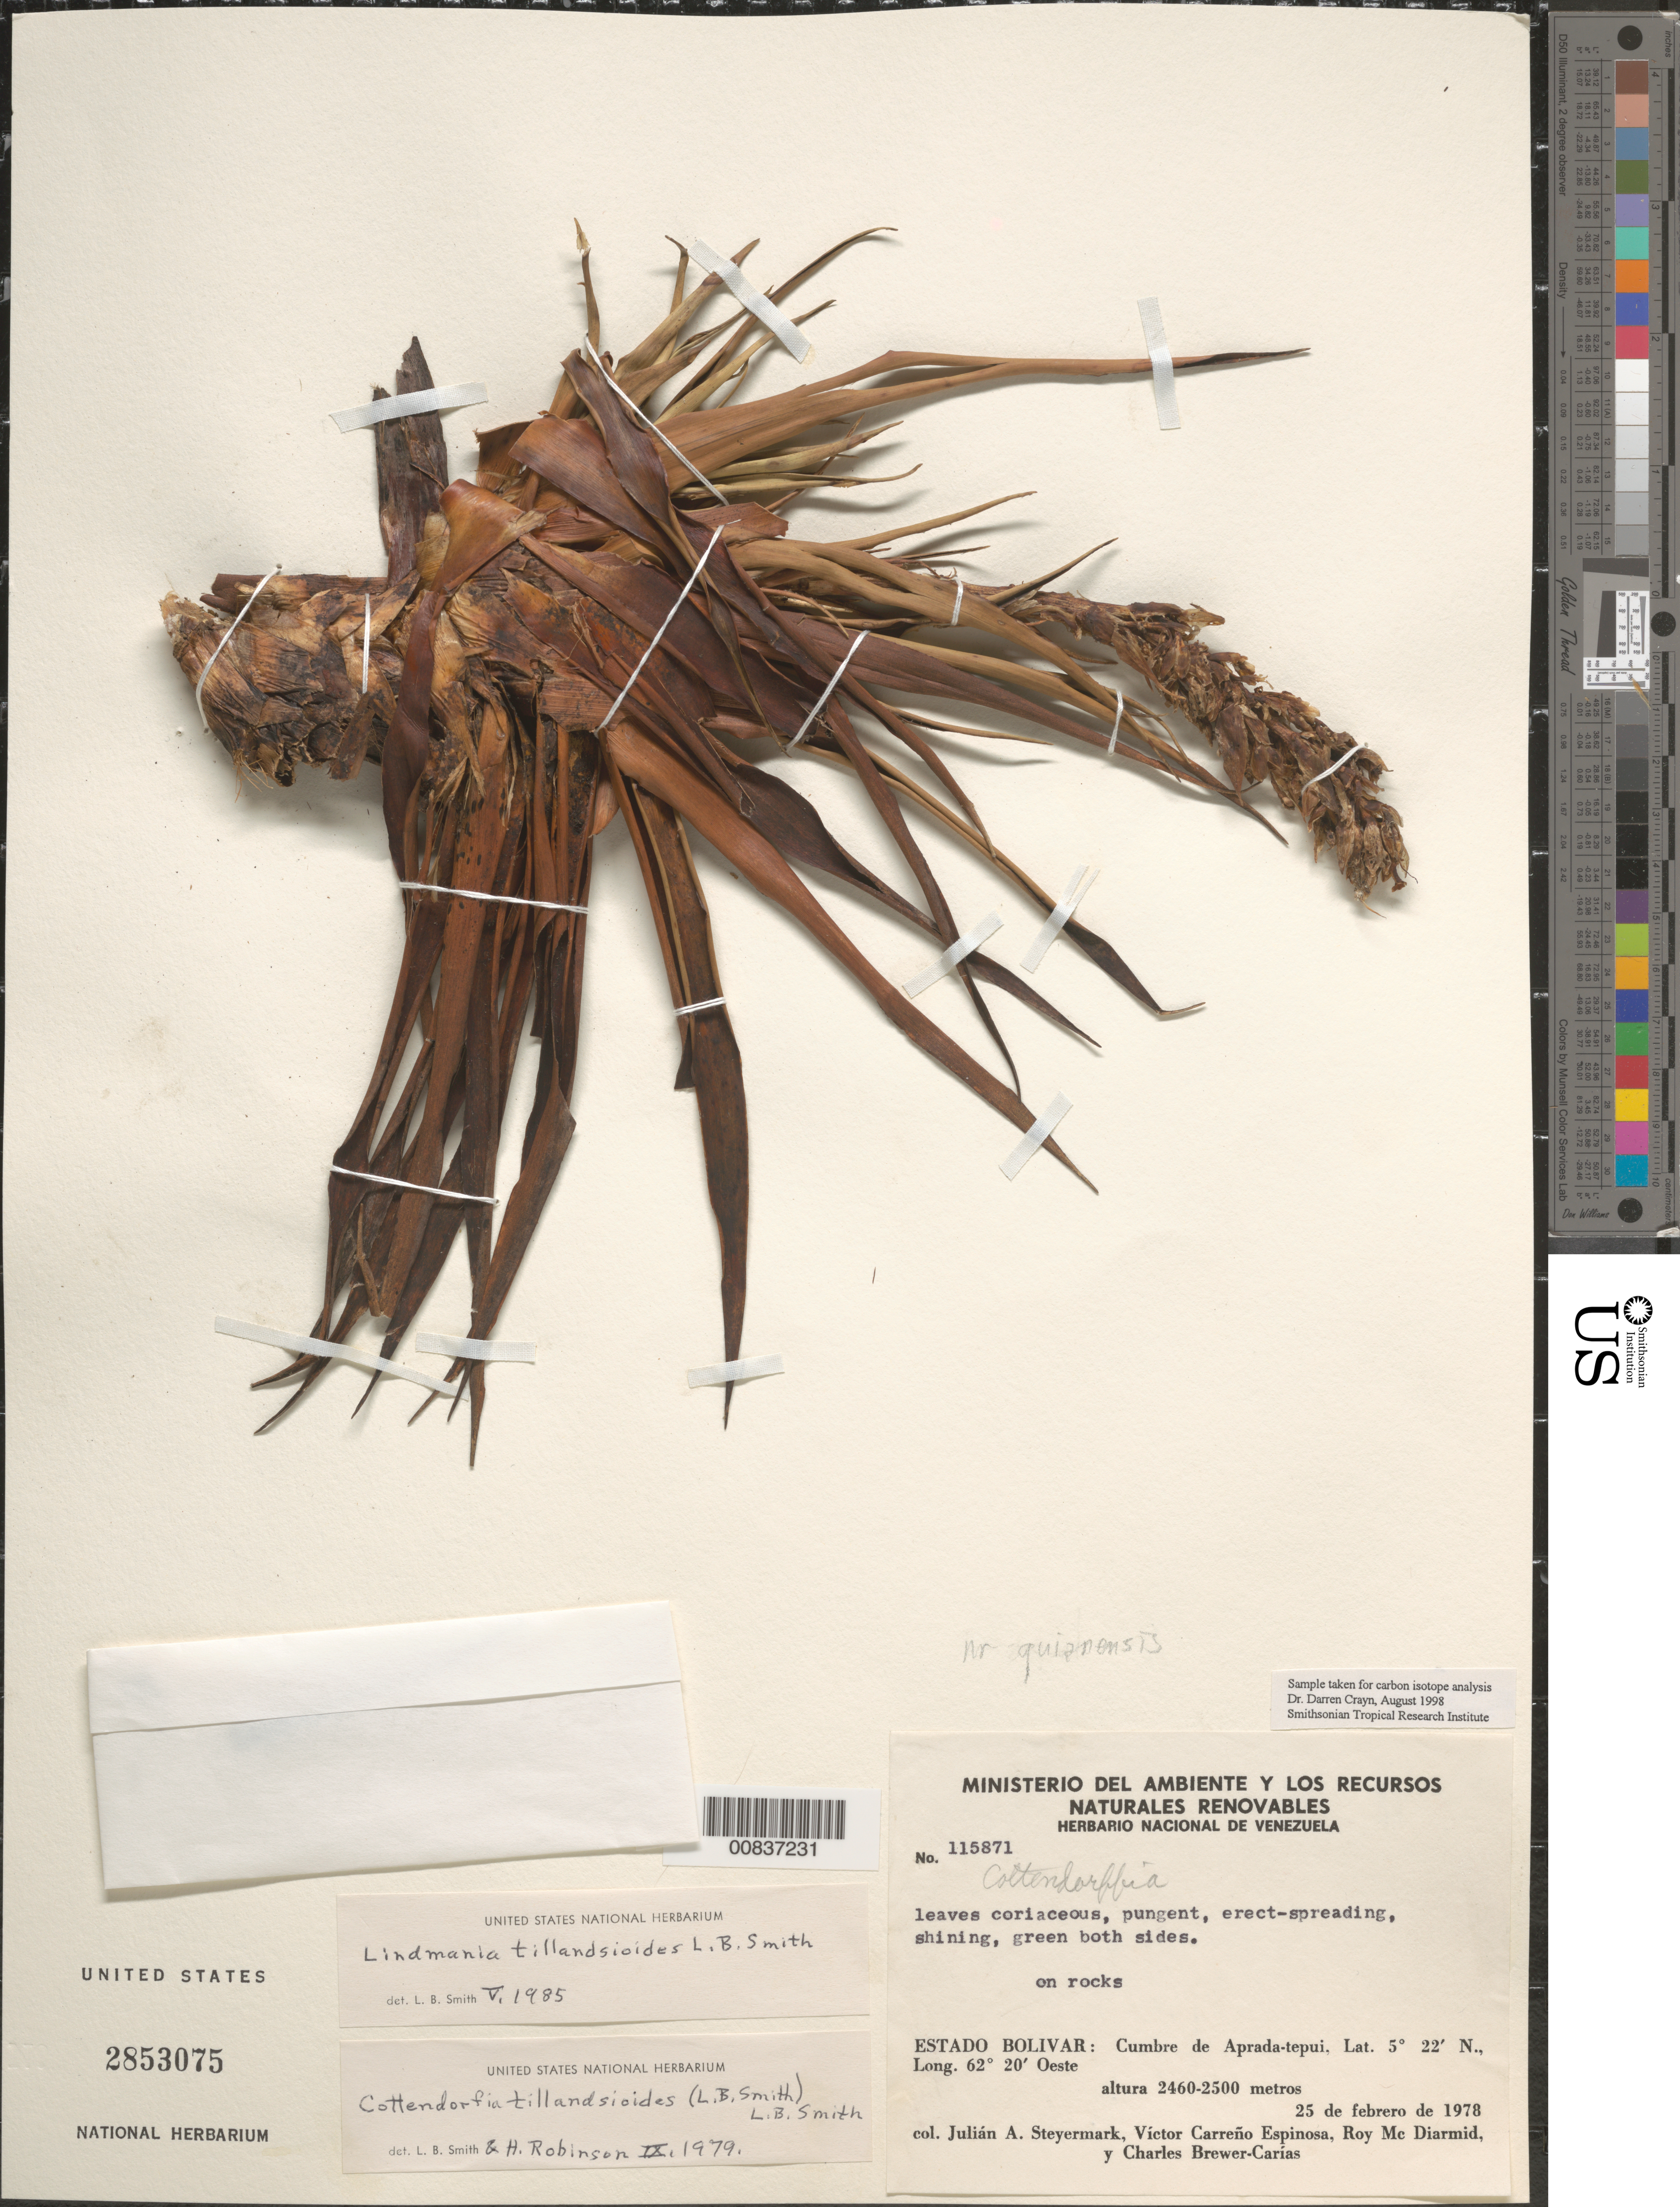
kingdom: Plantae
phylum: Tracheophyta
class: Liliopsida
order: Poales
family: Bromeliaceae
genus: Lindmania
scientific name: Lindmania tillandsioides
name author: L.B. Sm.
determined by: Smith, Lyman B., (US), NMNH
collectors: J. Steyermark, V. Carreño E., R. Mc Diarmid & C. Brewer-Carias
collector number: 115871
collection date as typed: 25-Feb-78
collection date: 1978-02-25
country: Venezuela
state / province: Bolívar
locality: Aprada-tepuí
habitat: Cumbre, on rocks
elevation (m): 2460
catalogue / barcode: US 2853075